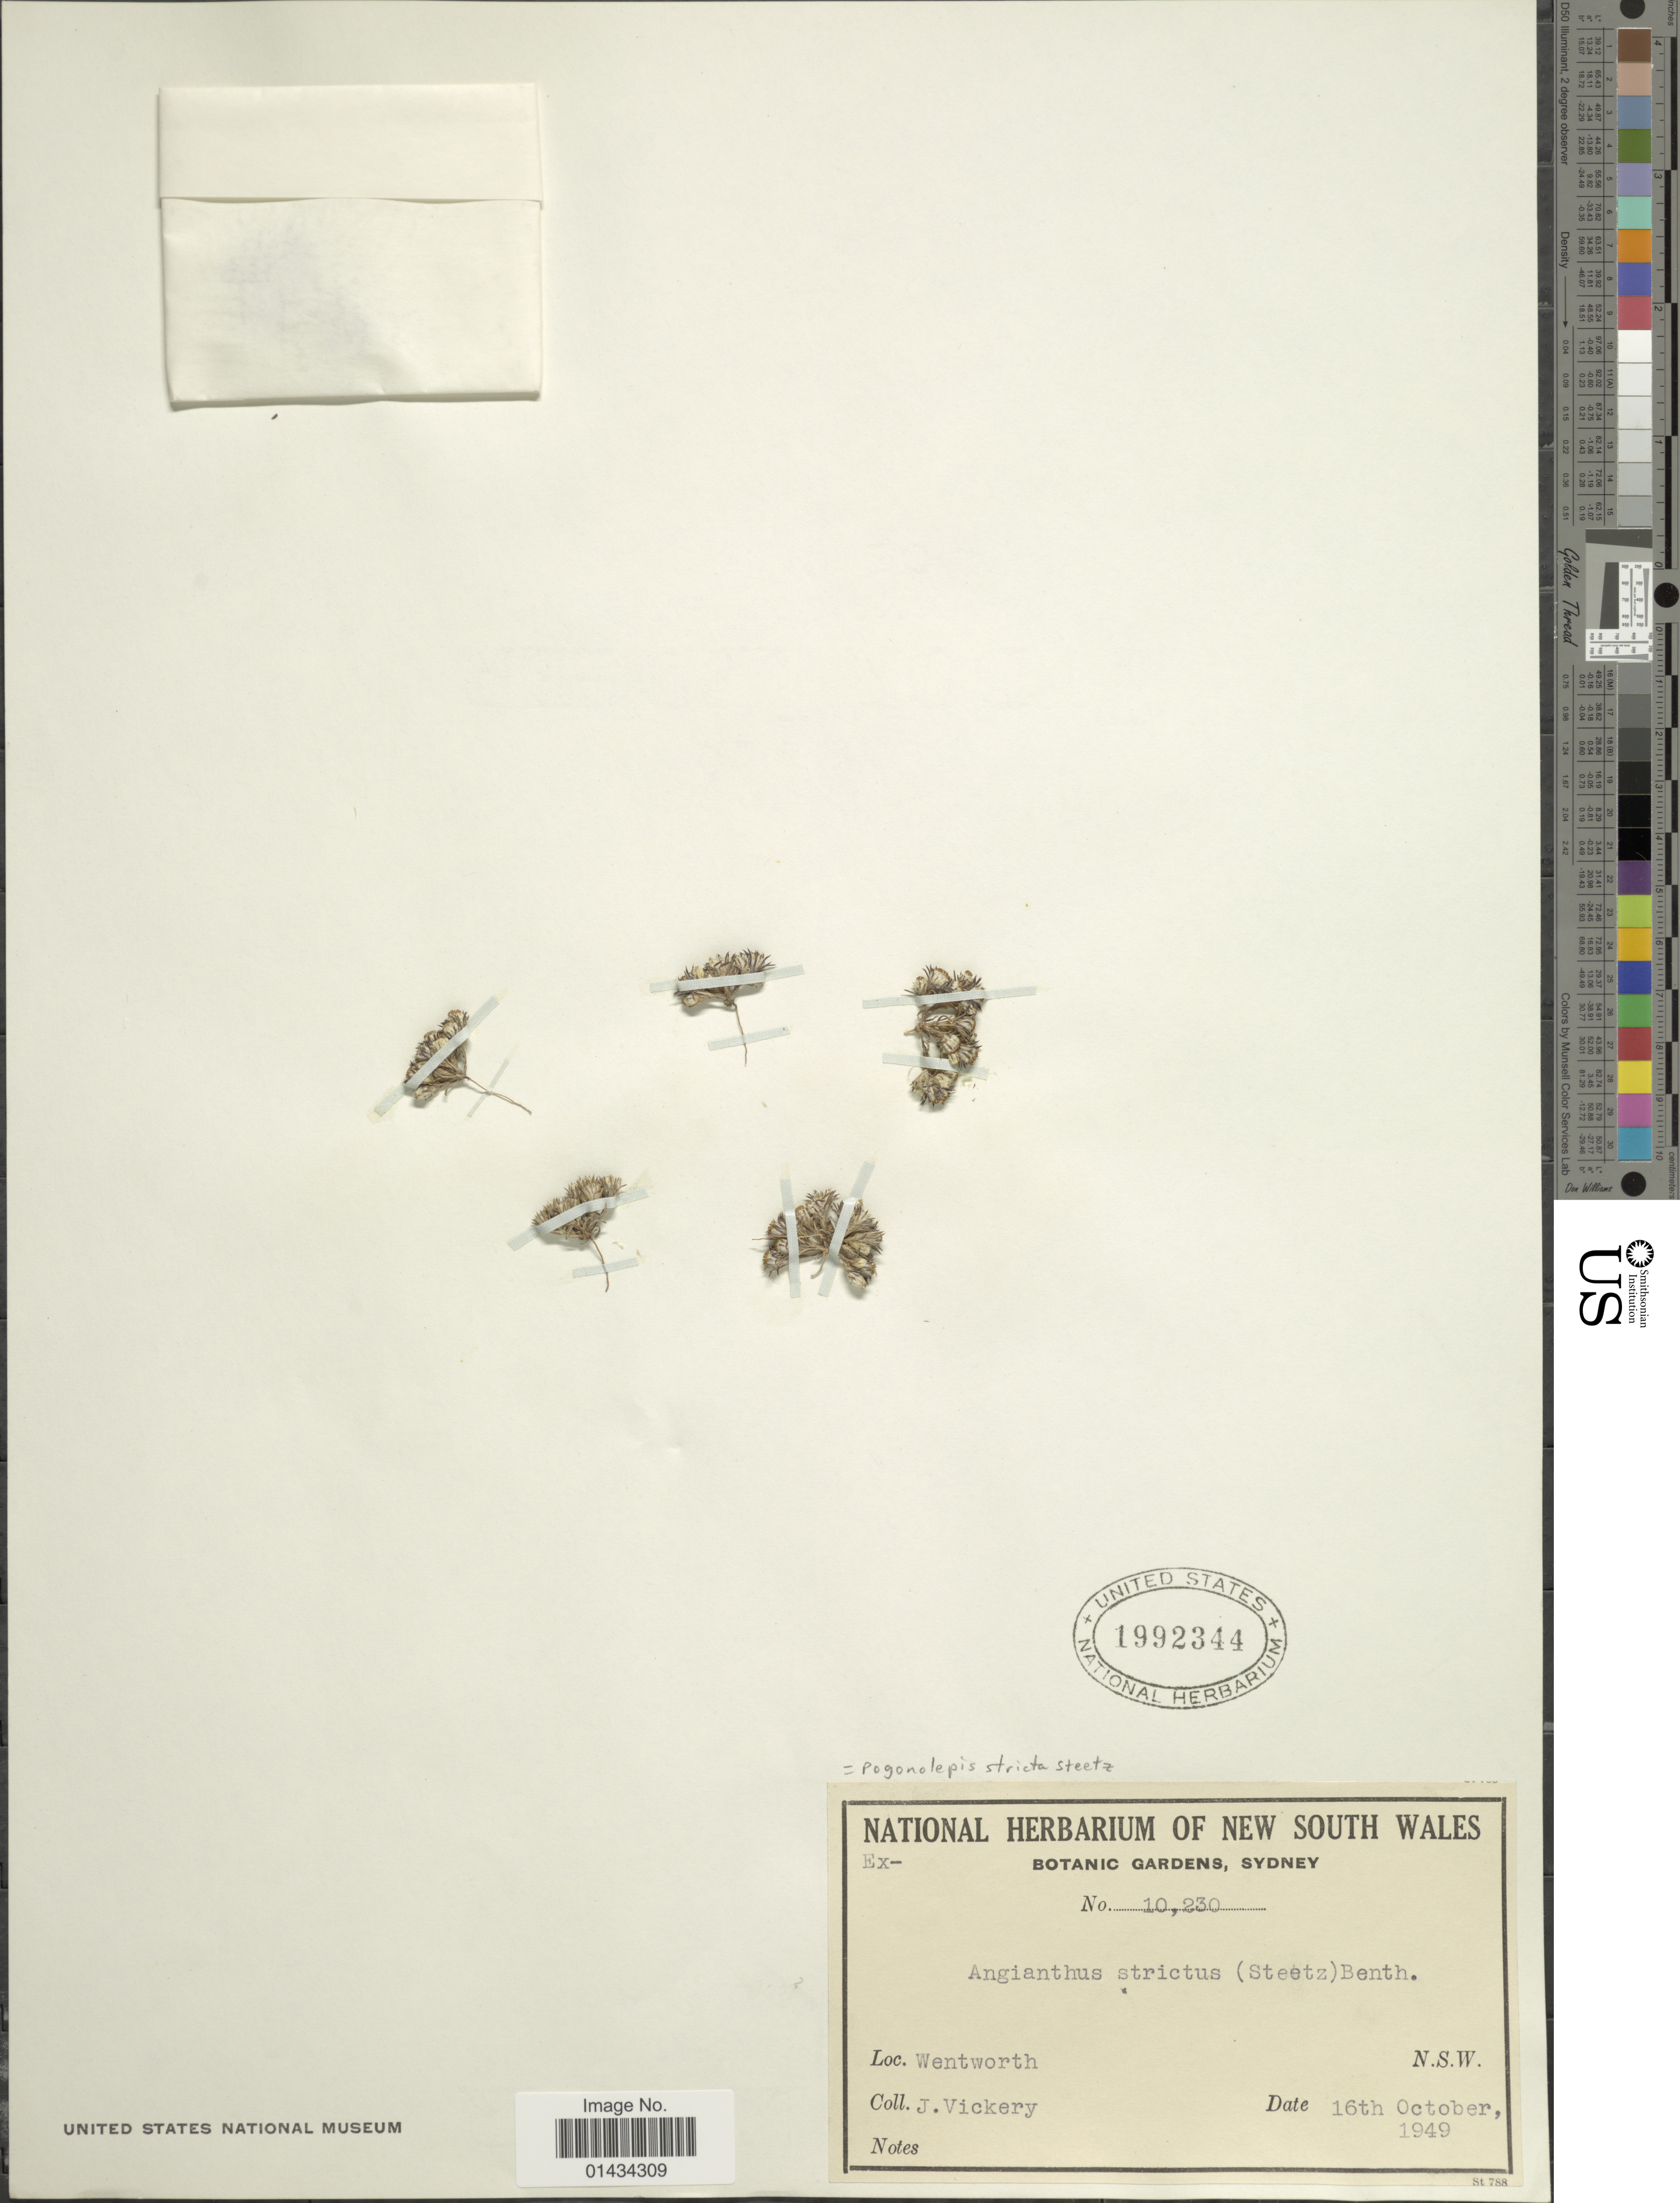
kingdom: Plantae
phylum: Tracheophyta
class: Magnoliopsida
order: Asterales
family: Asteraceae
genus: Pogonolepis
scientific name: Pogonolepis stricta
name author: Steetz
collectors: J. Vickery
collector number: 10230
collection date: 1949-10-16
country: Australia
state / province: New South Wales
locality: Wentworth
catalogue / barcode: US 1992344